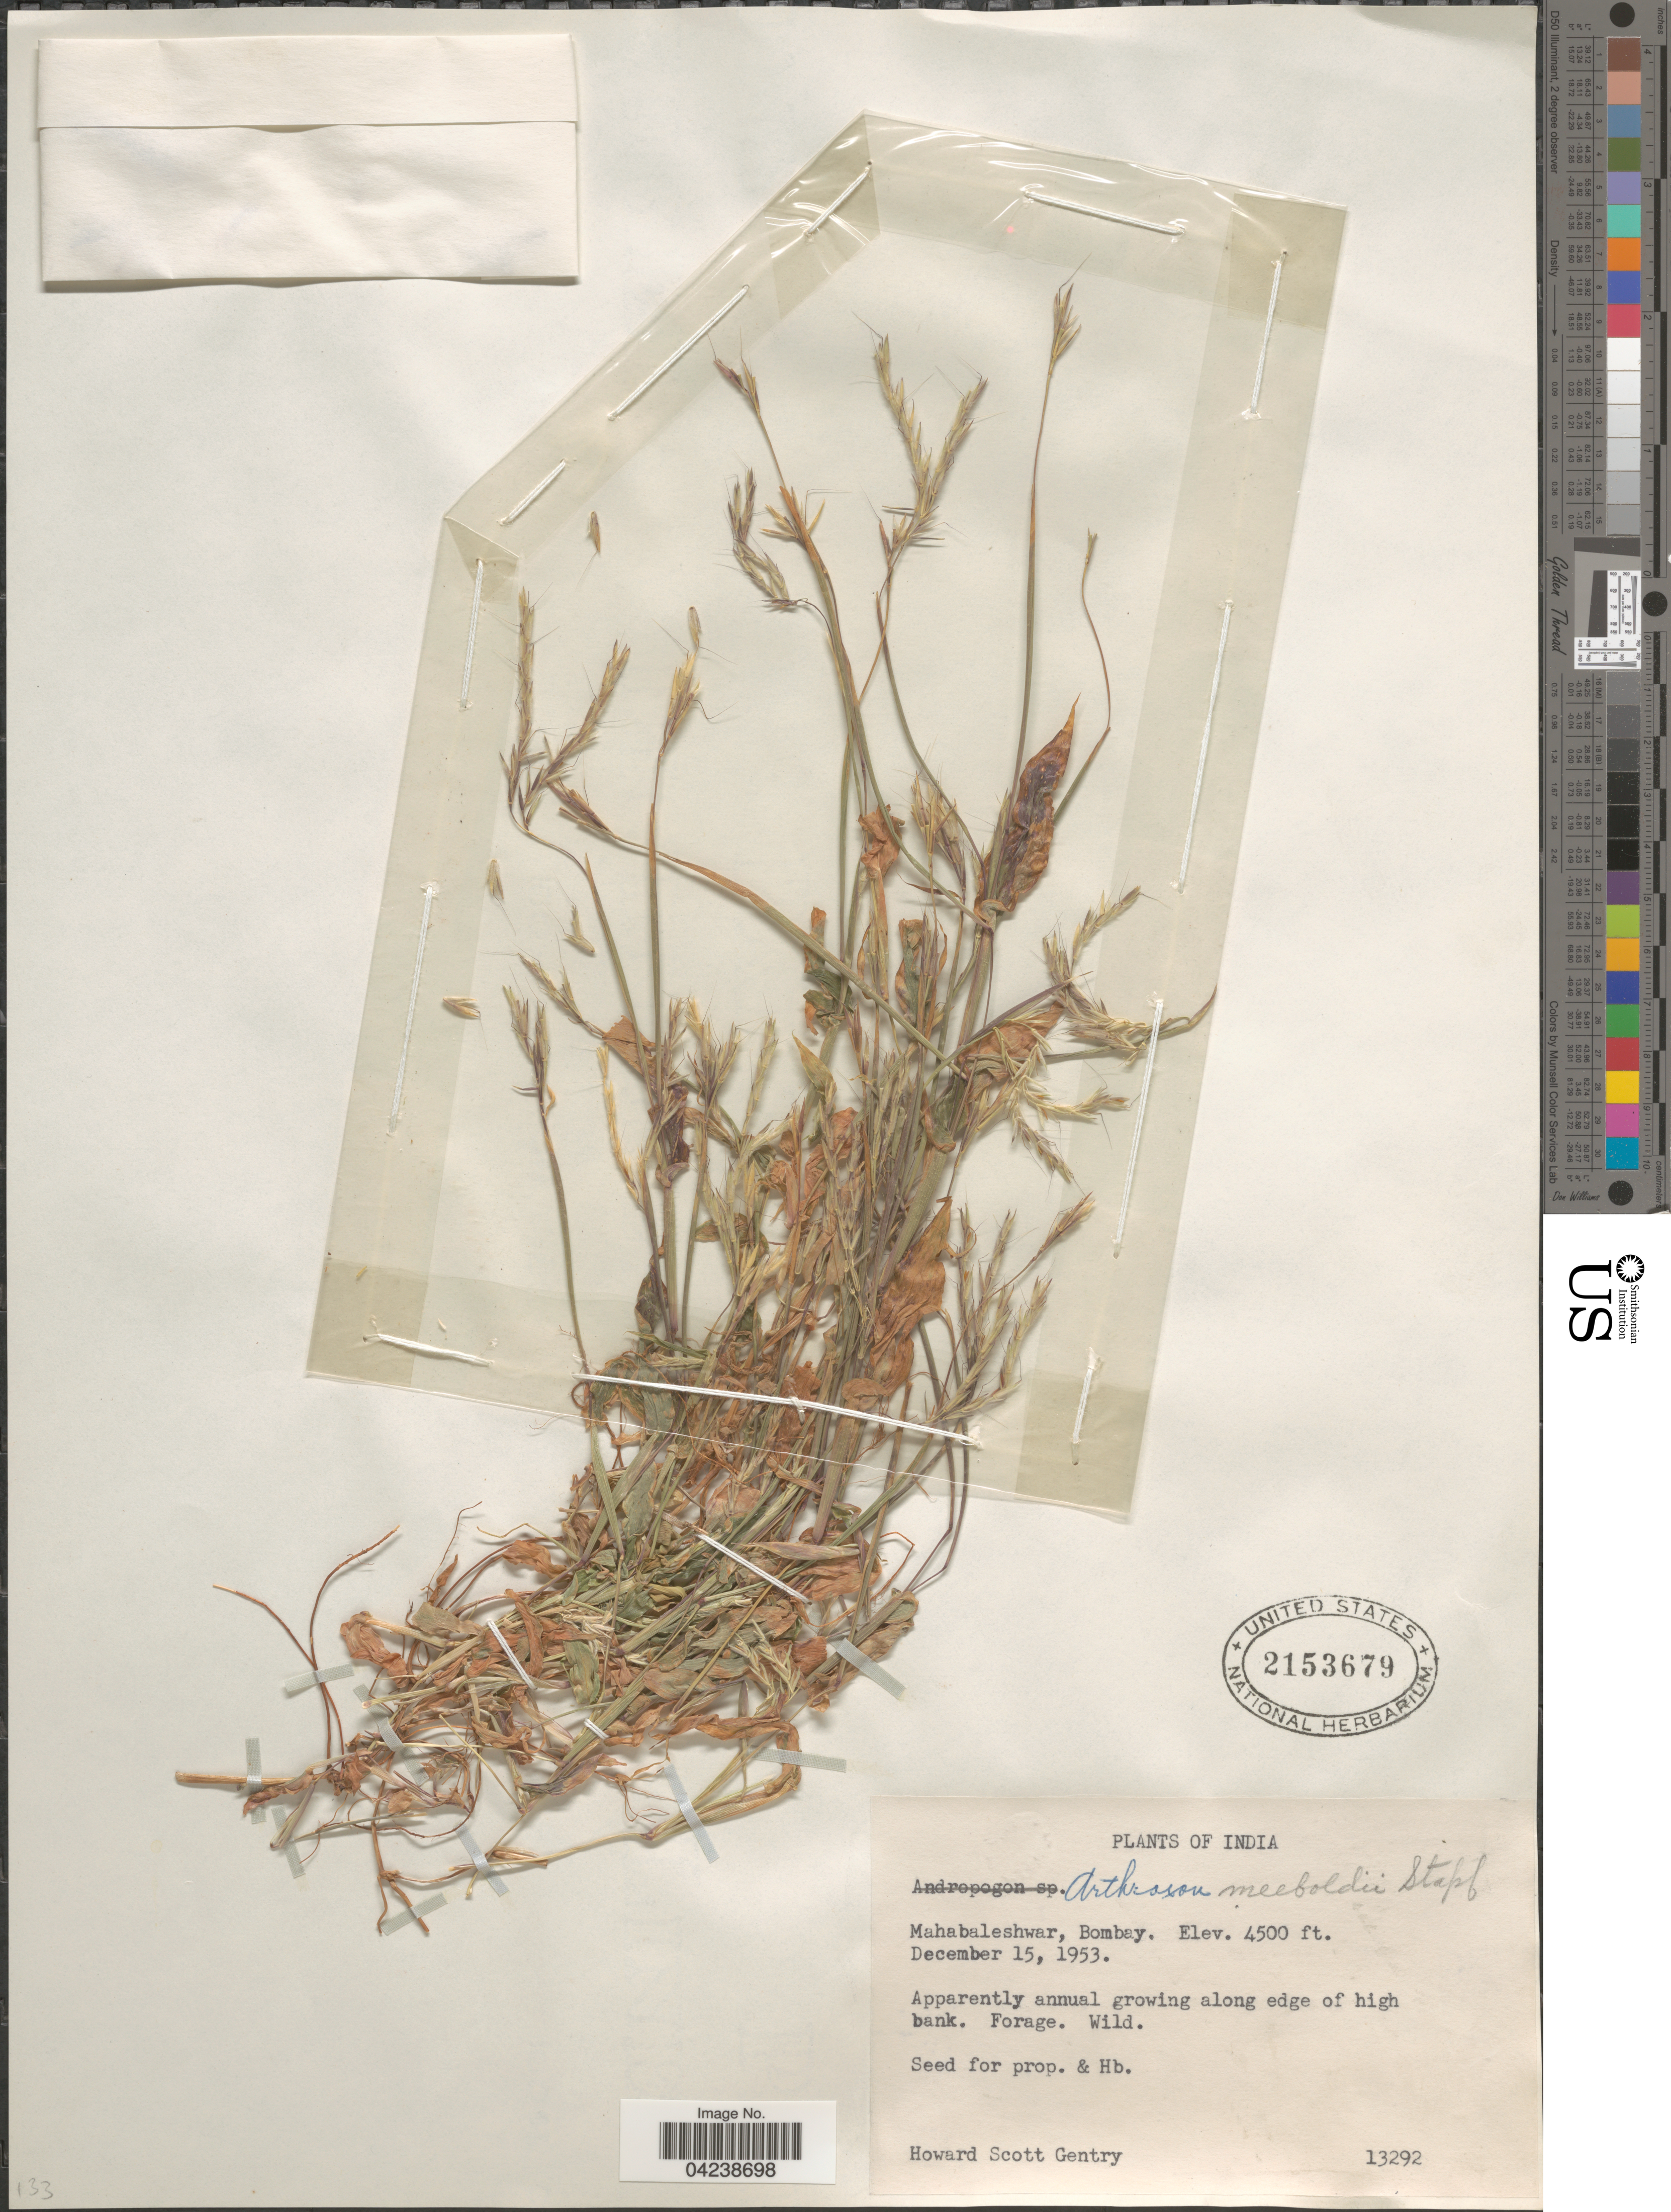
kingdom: Plantae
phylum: Tracheophyta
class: Liliopsida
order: Poales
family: Poaceae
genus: Arthraxon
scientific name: Arthraxon meeboldii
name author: Stapf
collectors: H. S. Gentry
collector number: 13292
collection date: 1953-12-15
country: India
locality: Mahabaleshwar, Bombay.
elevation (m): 1372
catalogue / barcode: US 2153679